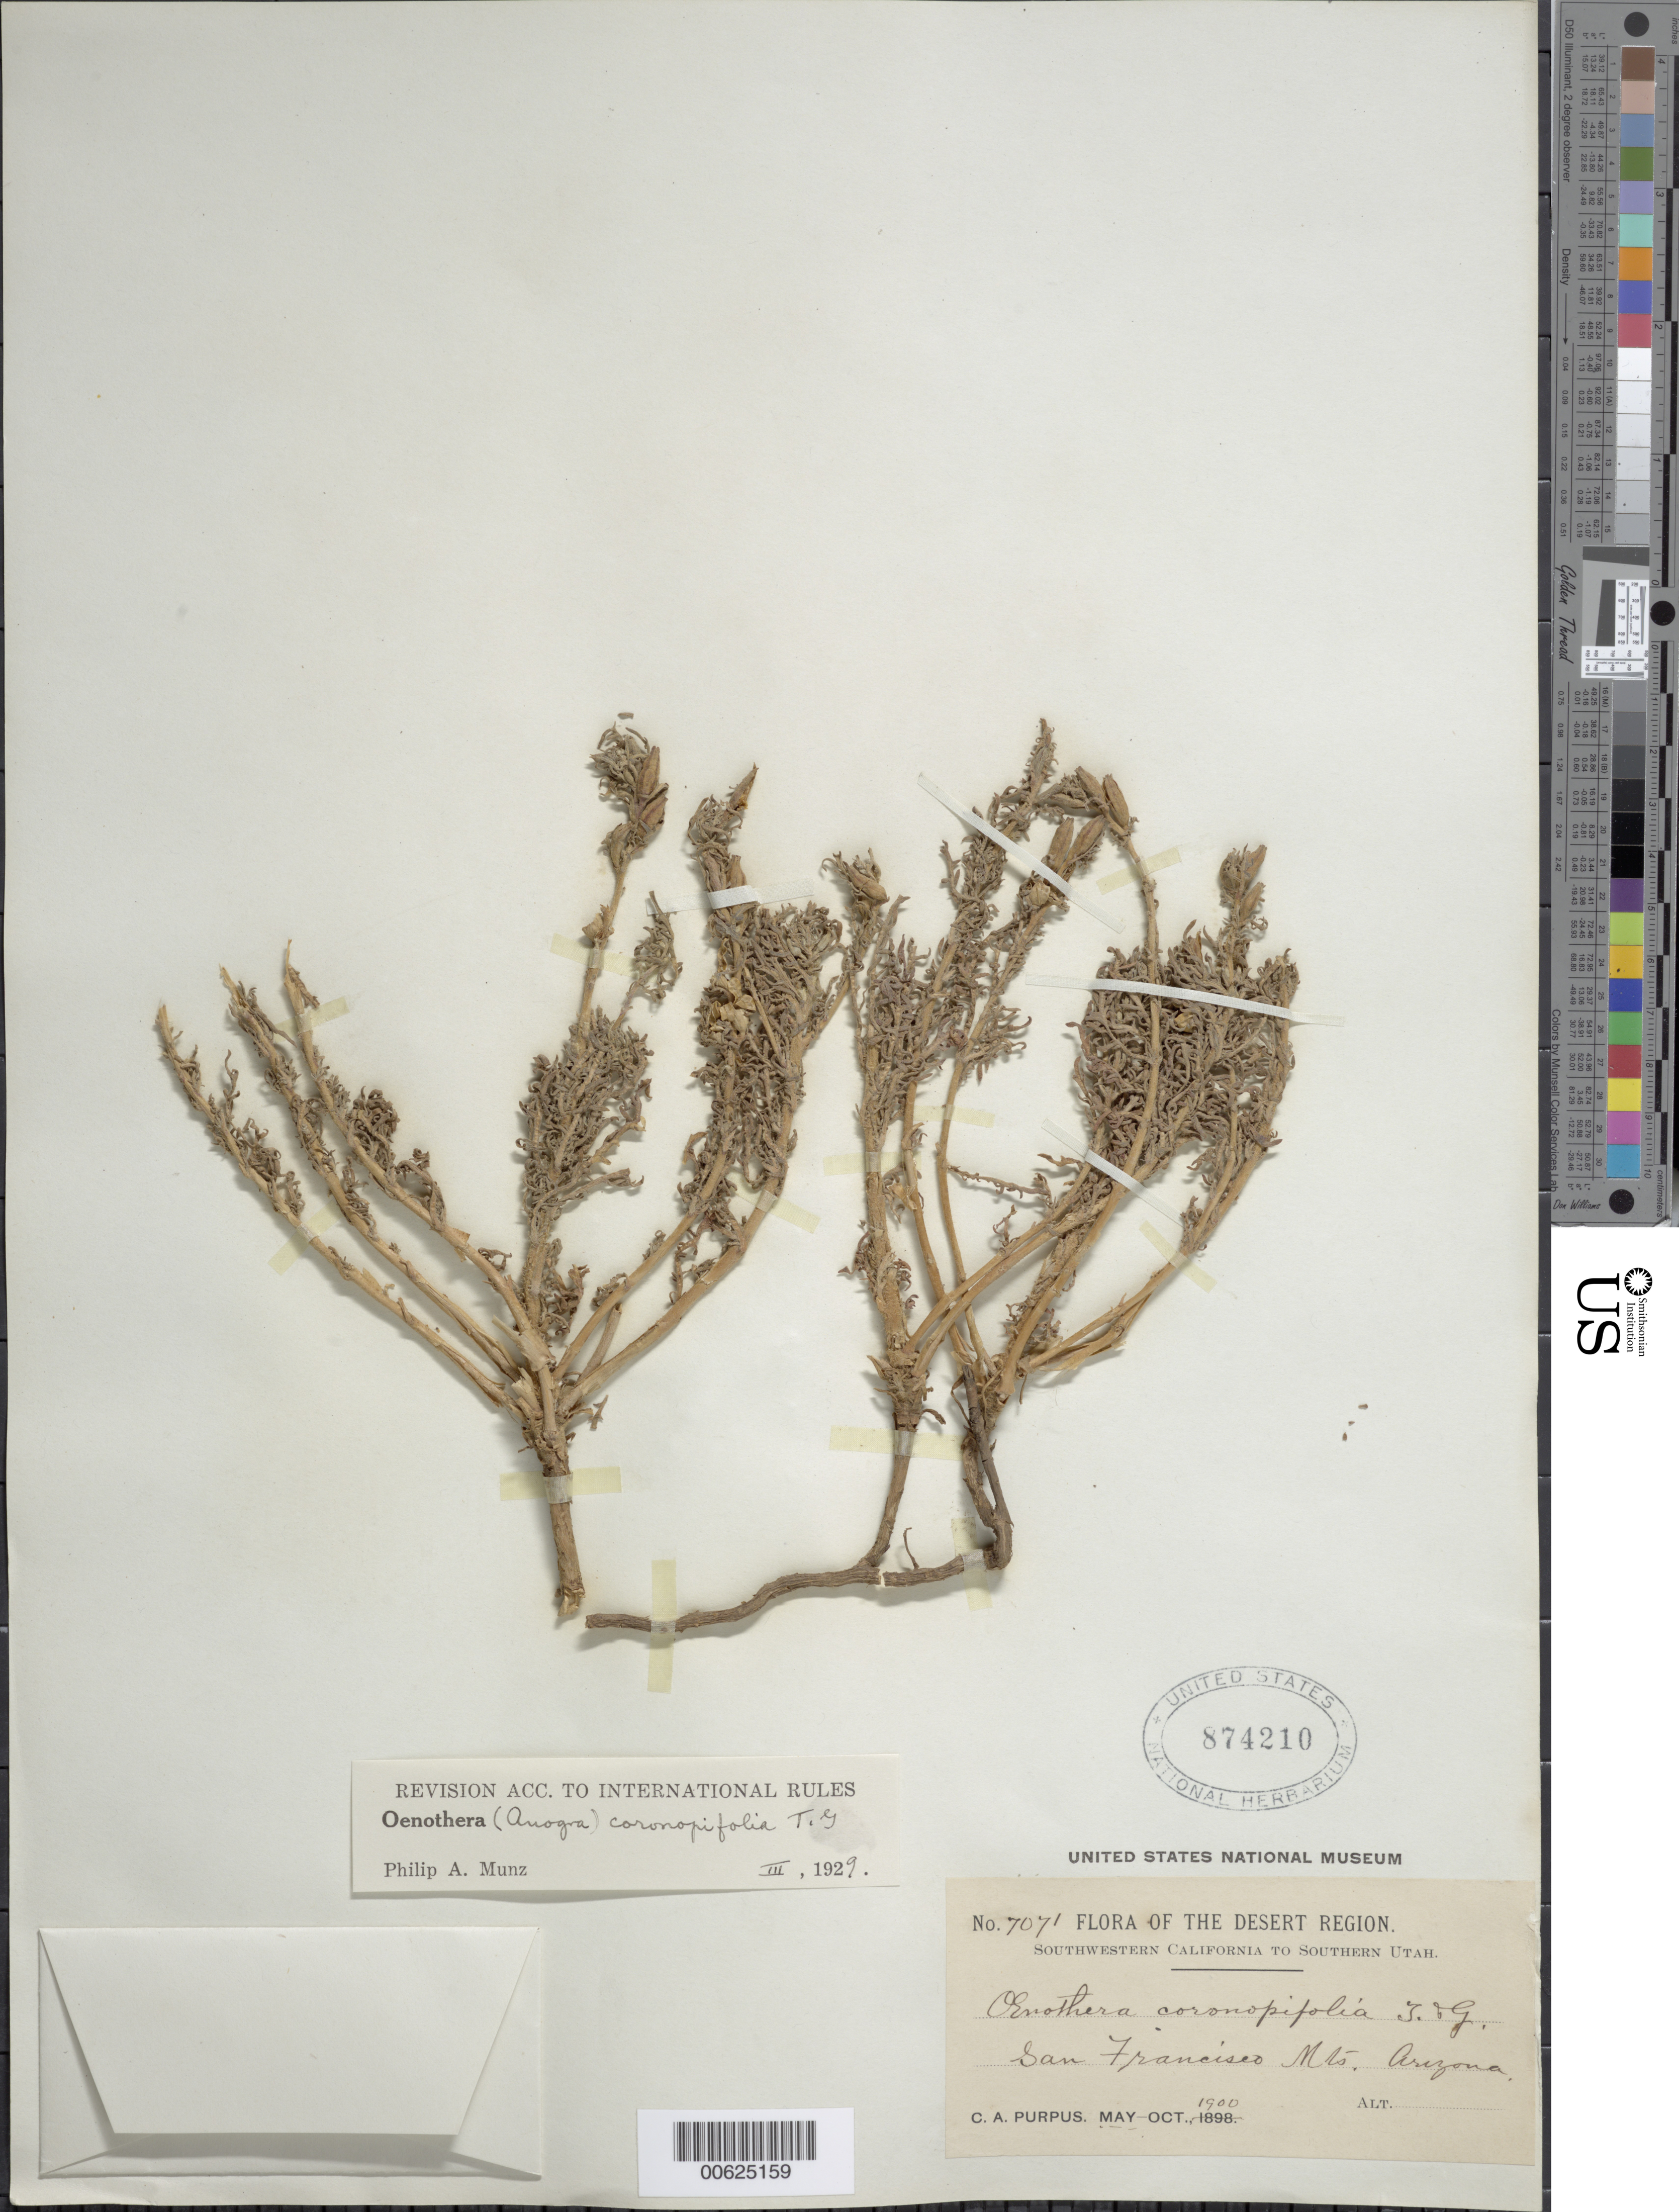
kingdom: Plantae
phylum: Tracheophyta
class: Magnoliopsida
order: Myrtales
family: Onagraceae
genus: Oenothera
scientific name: Oenothera coronopifolia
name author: Torr. & A. Gray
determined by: Munz, Philip A.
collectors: C. A. Purpus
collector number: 7071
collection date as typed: May 1900 to -- Oct 1900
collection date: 1900-05/1900-10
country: United States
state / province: California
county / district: San Francisco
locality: San Francisco Mts.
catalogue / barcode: US 874210